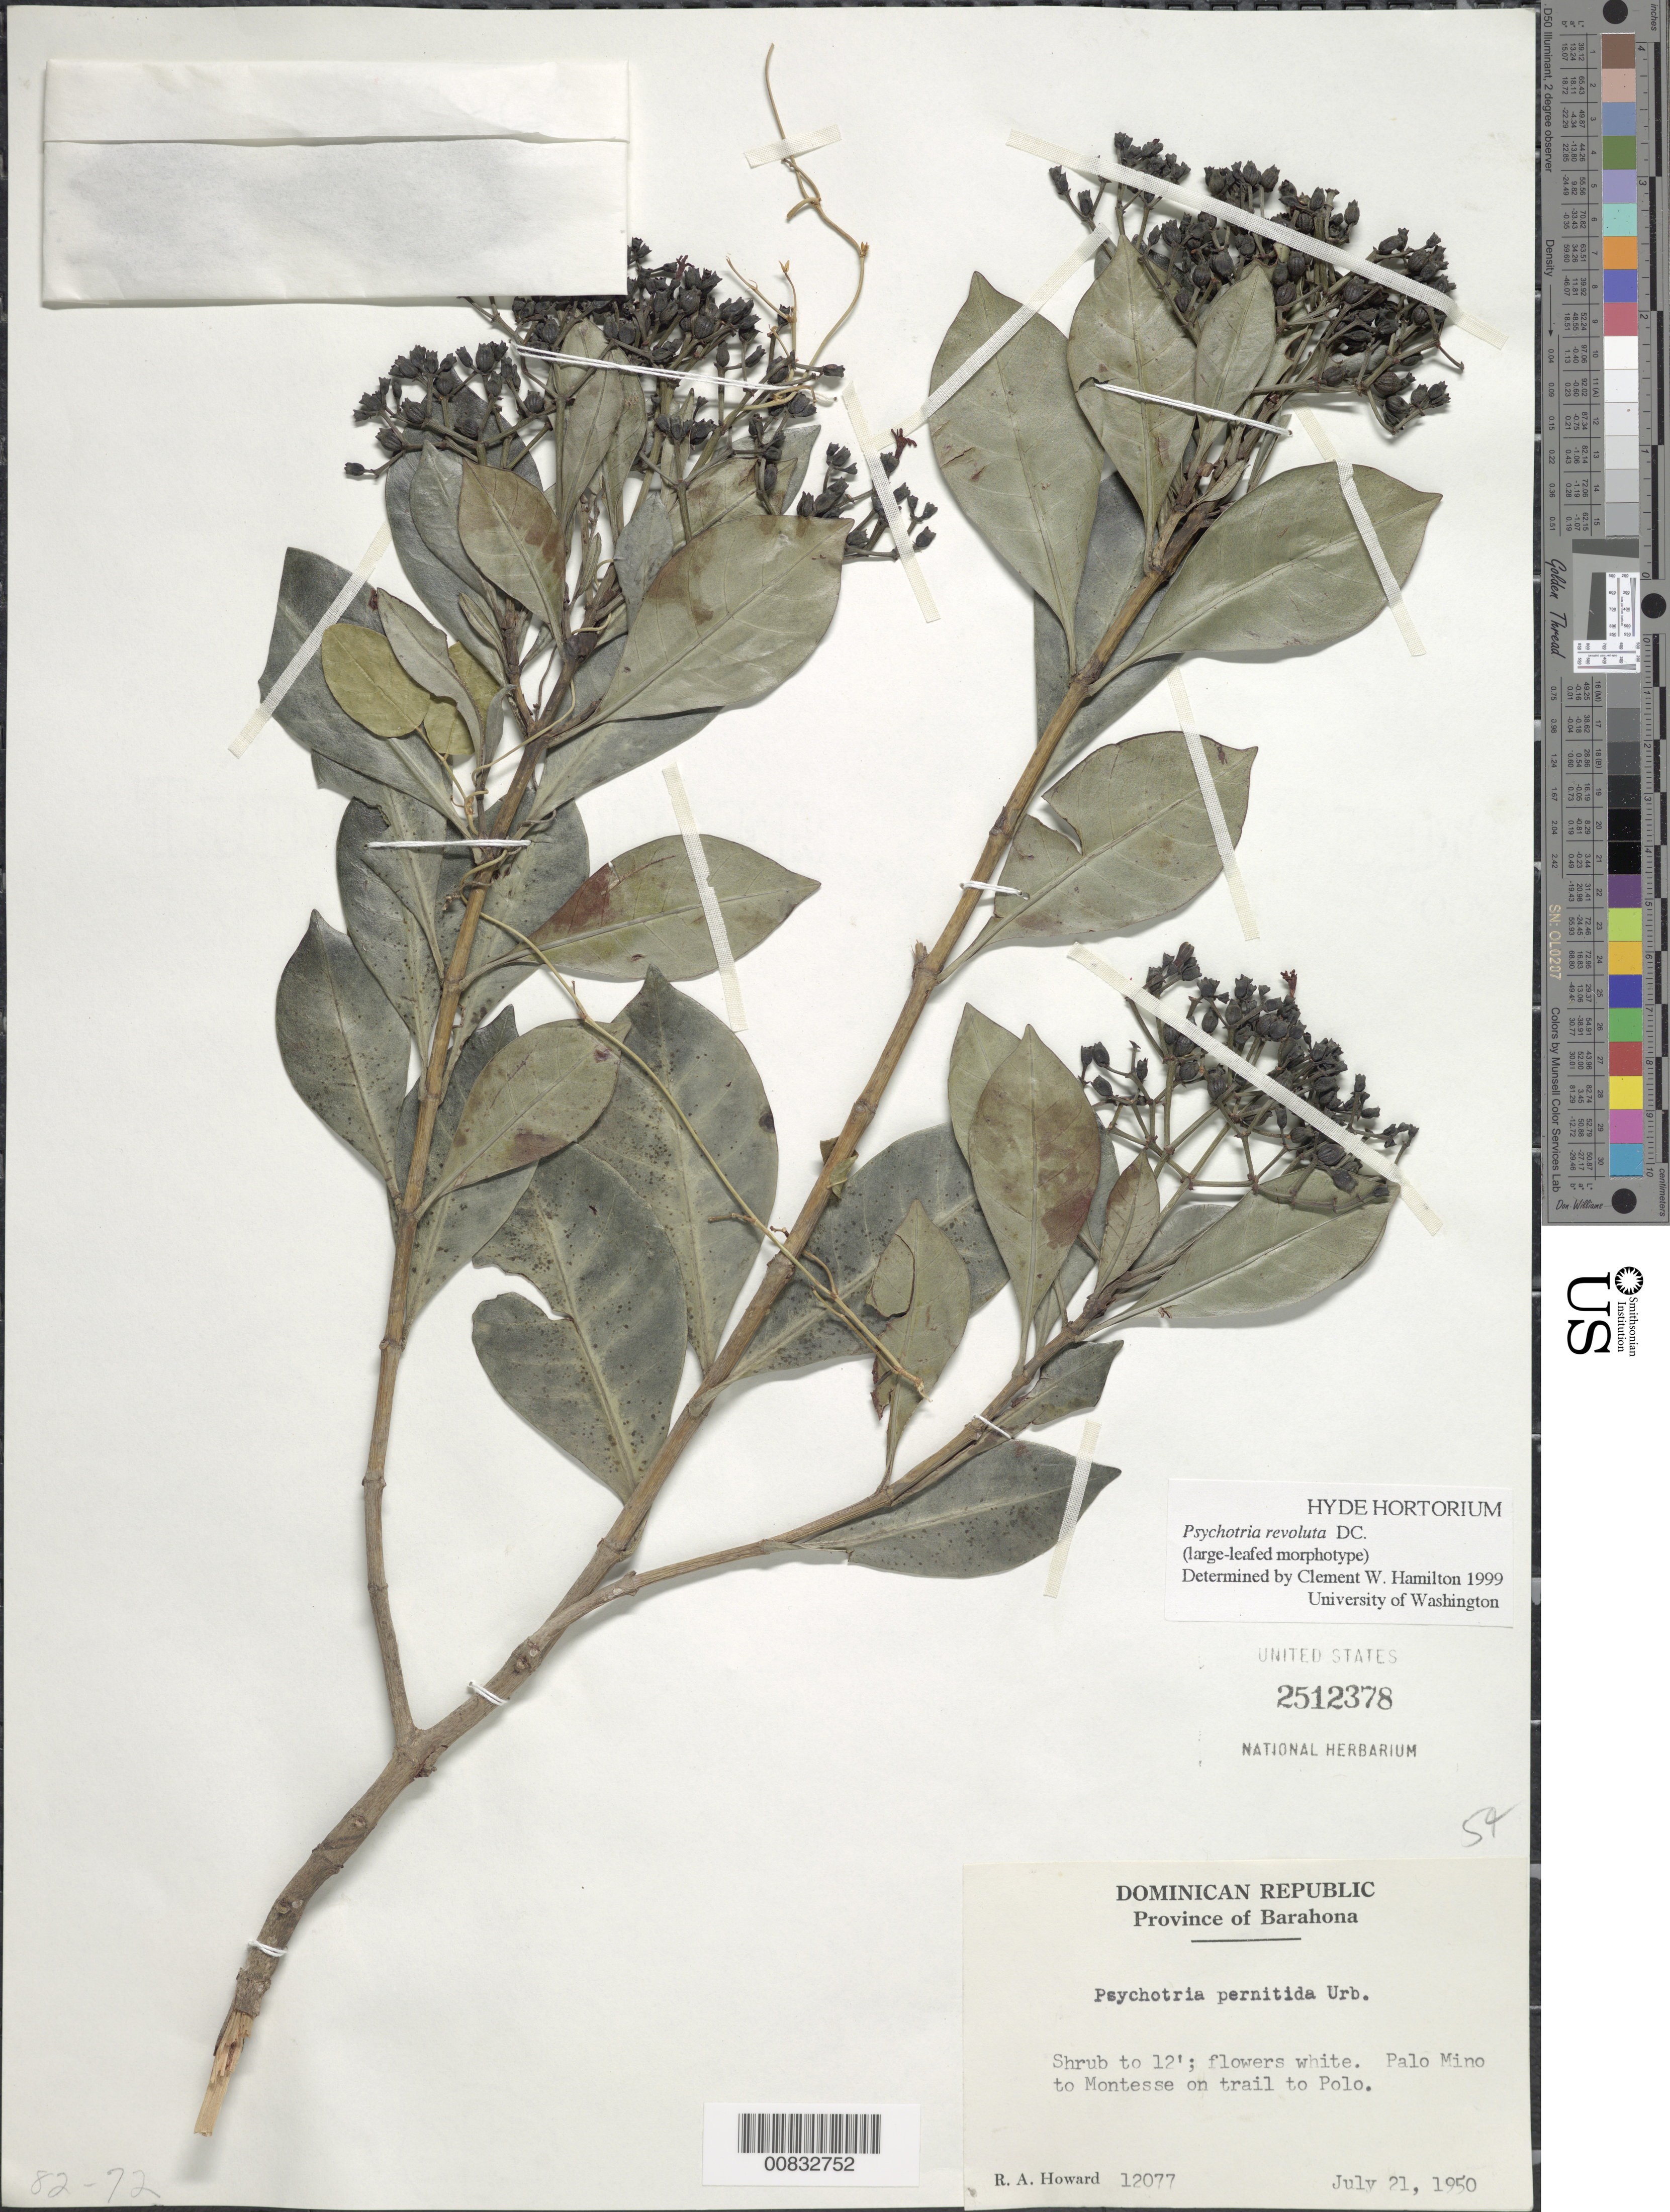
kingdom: Plantae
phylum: Tracheophyta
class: Magnoliopsida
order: Gentianales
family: Rubiaceae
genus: Psychotria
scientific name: Psychotria revoluta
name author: DC.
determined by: Hamilton, C. W.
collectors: R. A. Howard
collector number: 12077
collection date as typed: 21 Jul 1950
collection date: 1950-07-21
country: Dominican Republic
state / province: Barahona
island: Hispaniola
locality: Palo Mino to Montesse on trail to Polo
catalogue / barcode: US 2512378